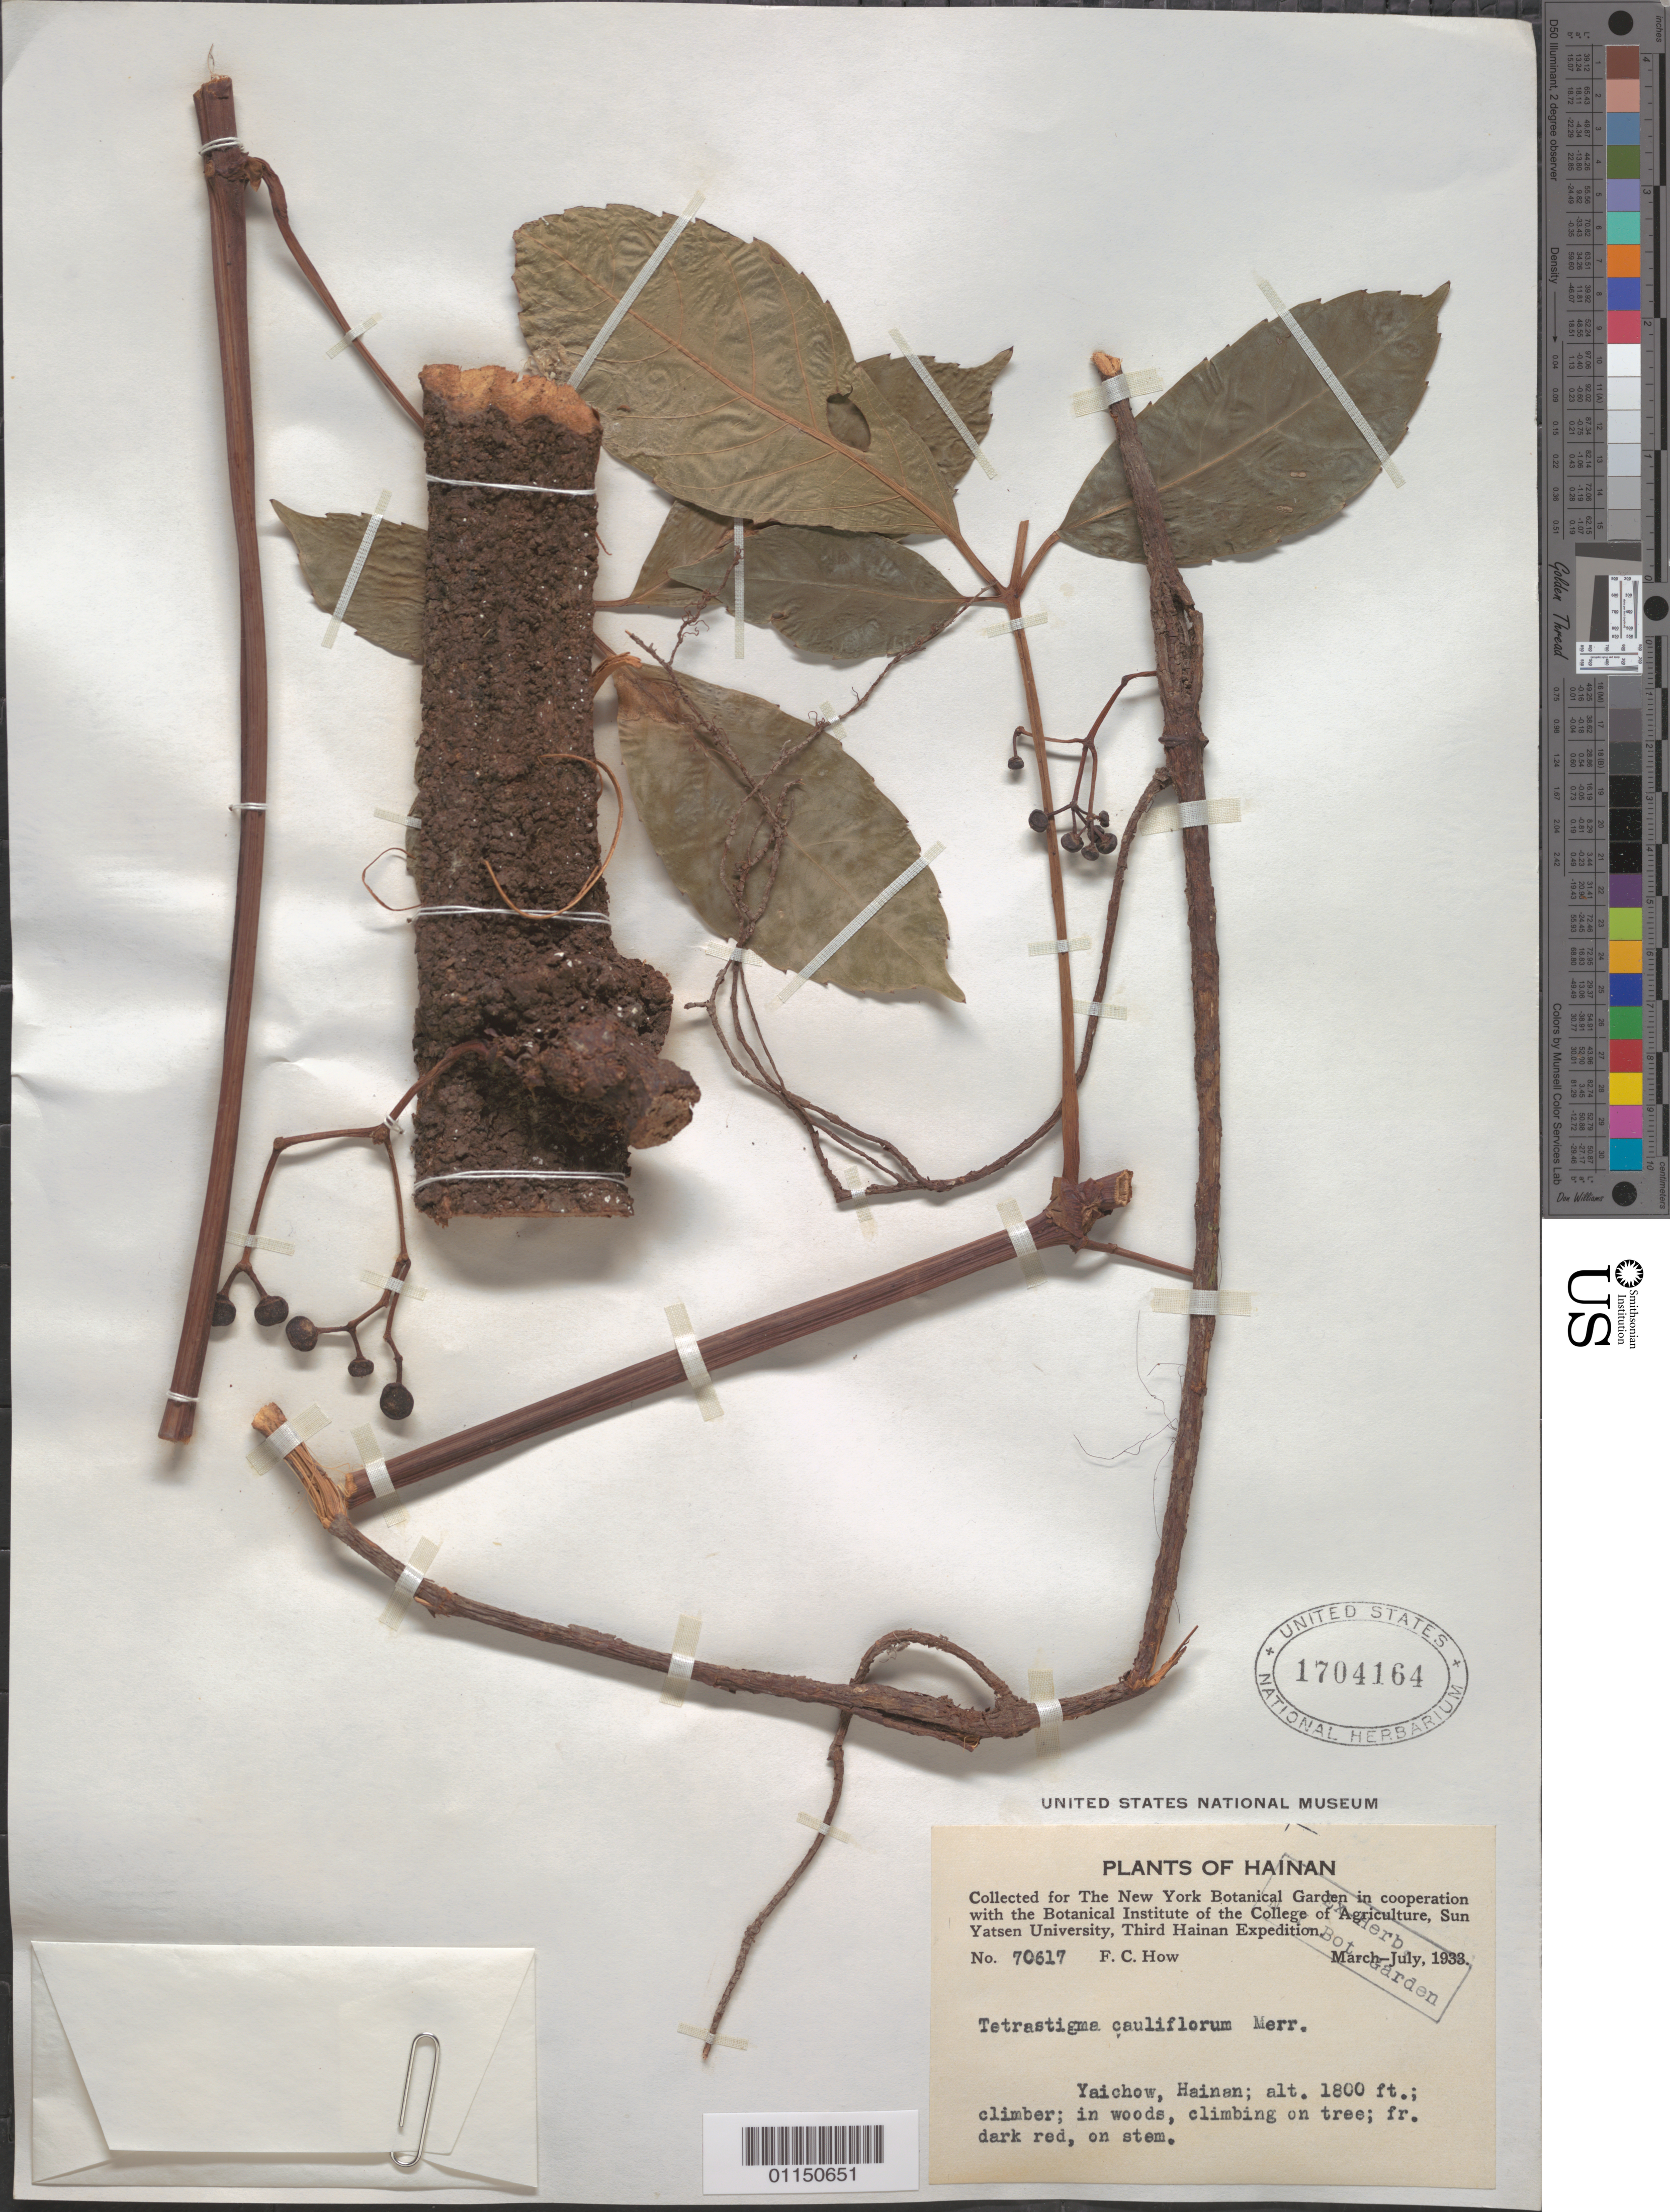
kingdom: Plantae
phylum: Tracheophyta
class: Magnoliopsida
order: Vitales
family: Vitaceae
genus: Tetrastigma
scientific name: Tetrastigma cauliflorum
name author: Merr.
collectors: F. C. How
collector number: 70617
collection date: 1933-03/1933-07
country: China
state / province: Hainan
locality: Yaichow.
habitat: Climbing on tree.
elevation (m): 549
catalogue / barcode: US 1704164